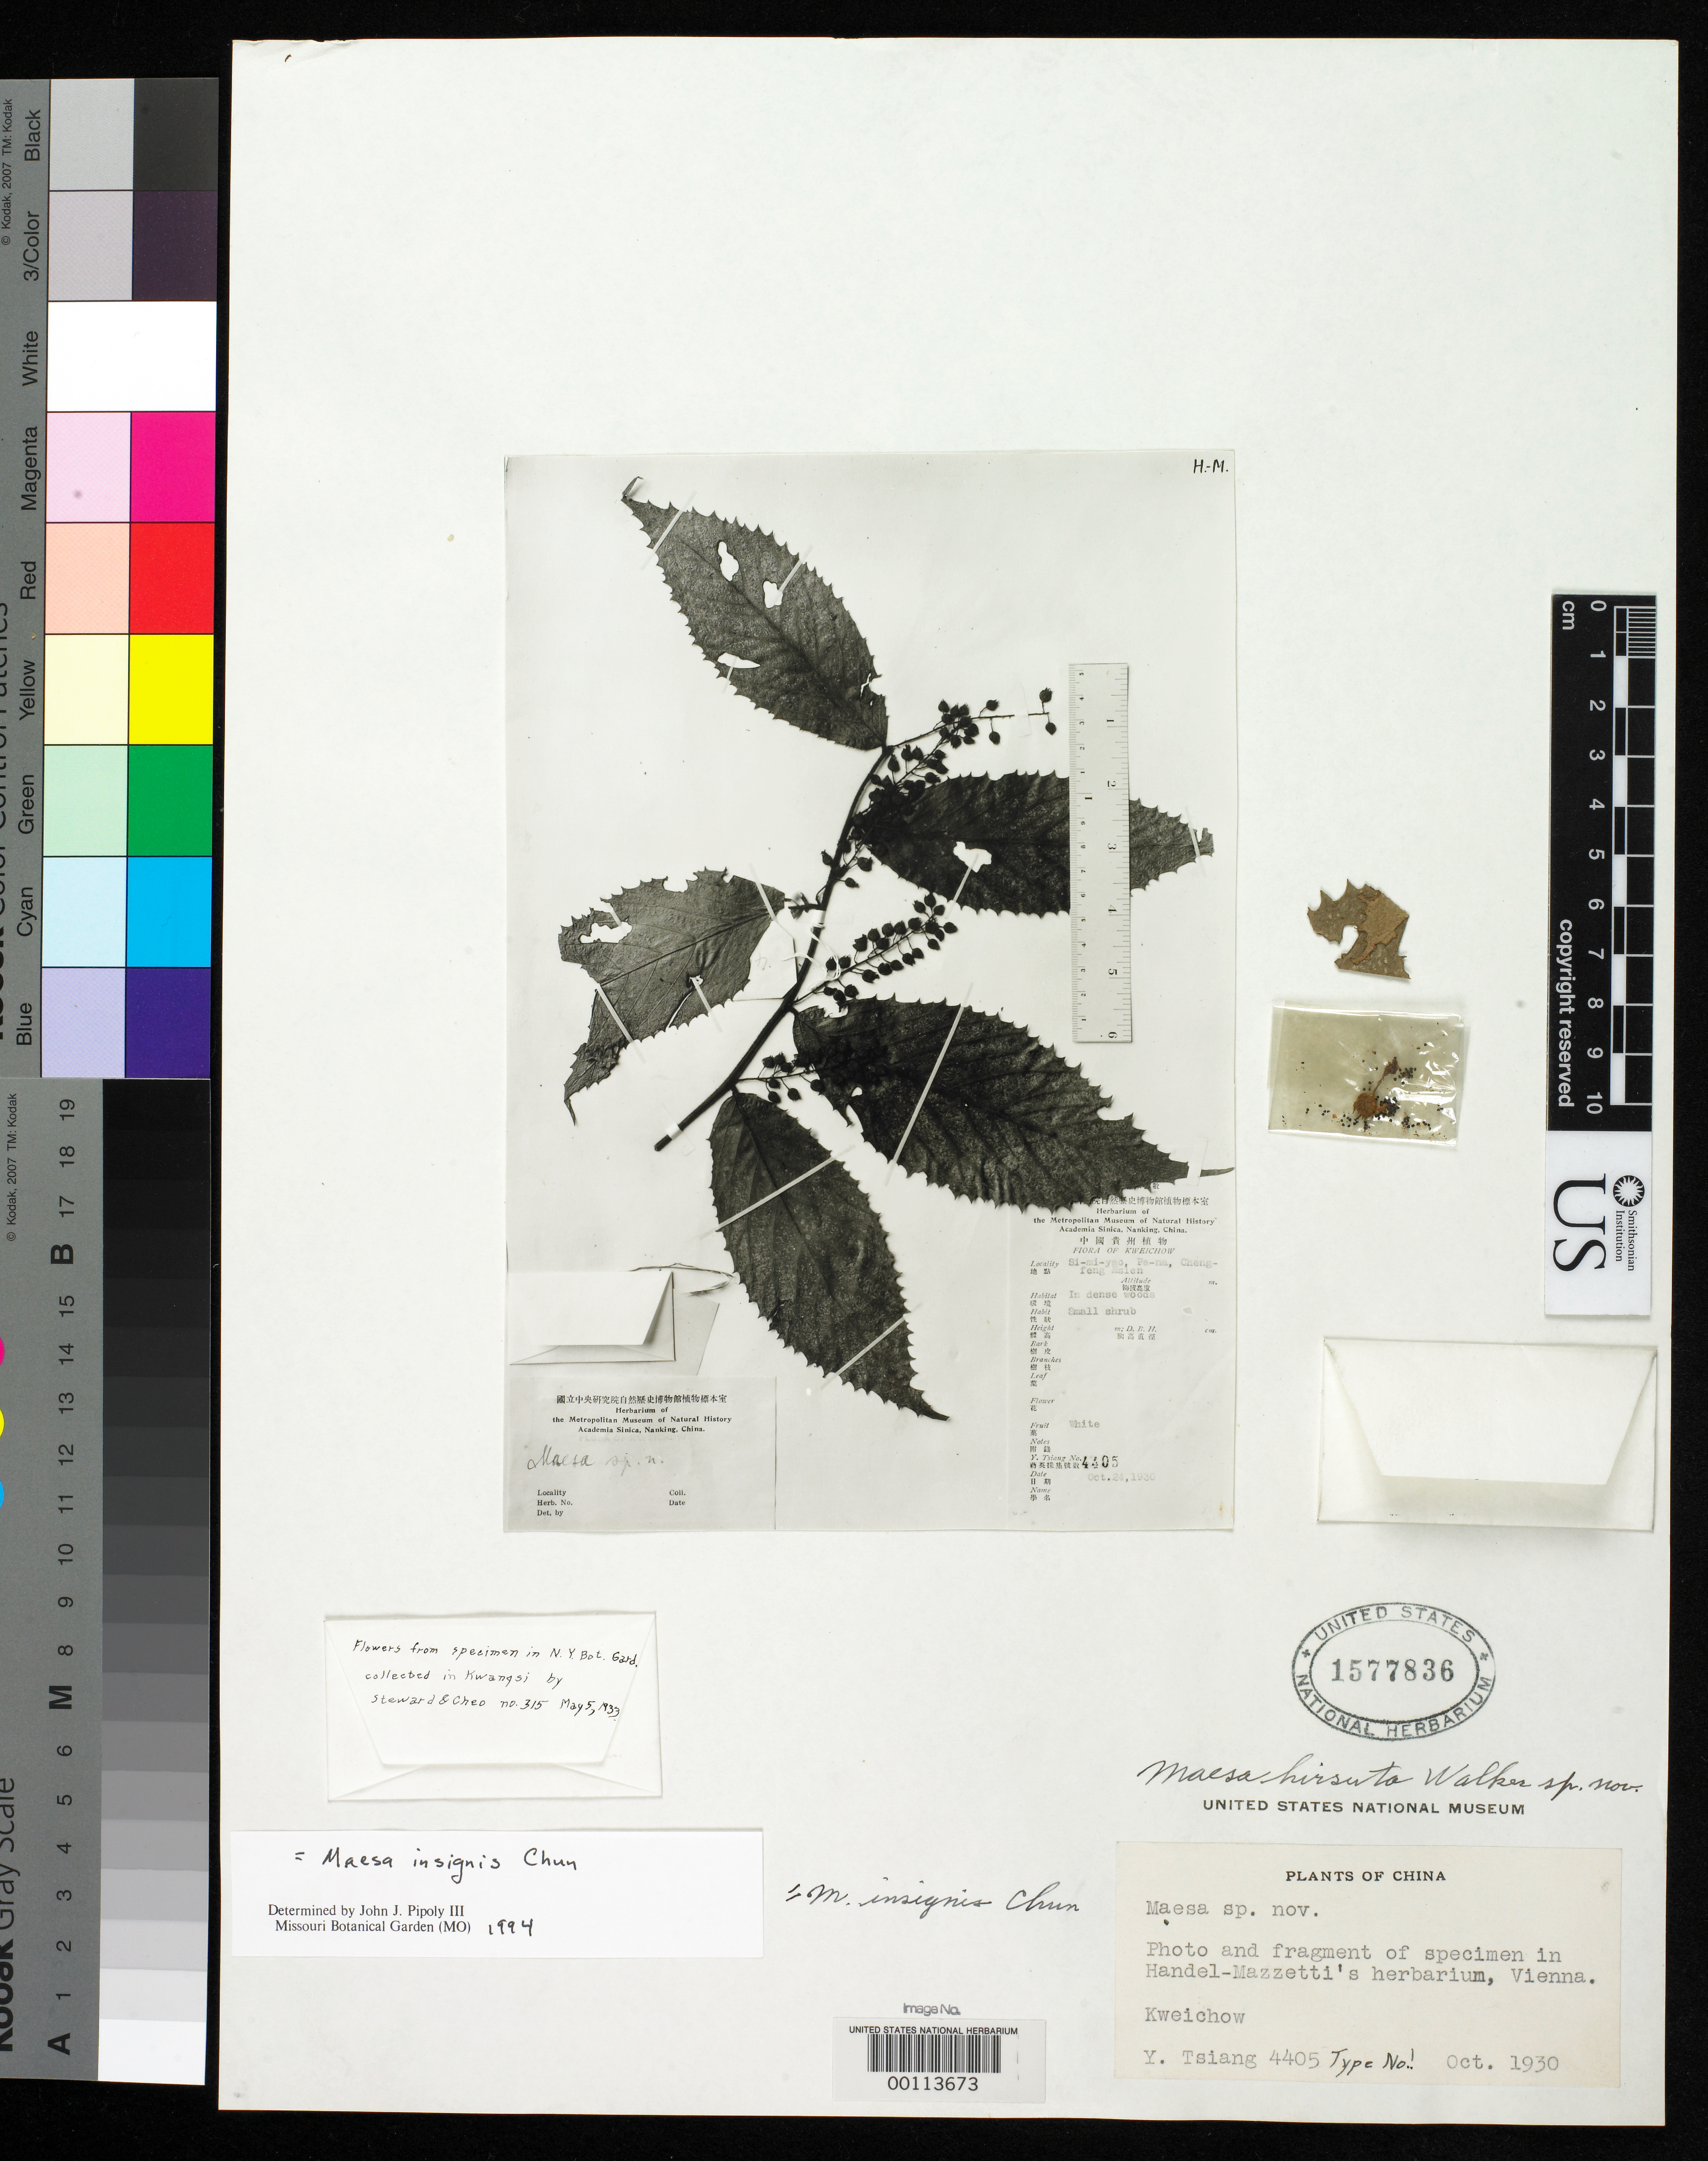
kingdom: Plantae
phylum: Tracheophyta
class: Magnoliopsida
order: Ericales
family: Primulaceae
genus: Maesa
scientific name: Maesa hirsuta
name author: E. Walker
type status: Type Fragment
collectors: Y. Tsiang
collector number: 4405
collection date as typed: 24 Oct 1930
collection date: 1930-10-24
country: China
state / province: Guizhou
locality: Si-mi-yao, Chengfeng Hsien.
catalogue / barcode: US 1577836